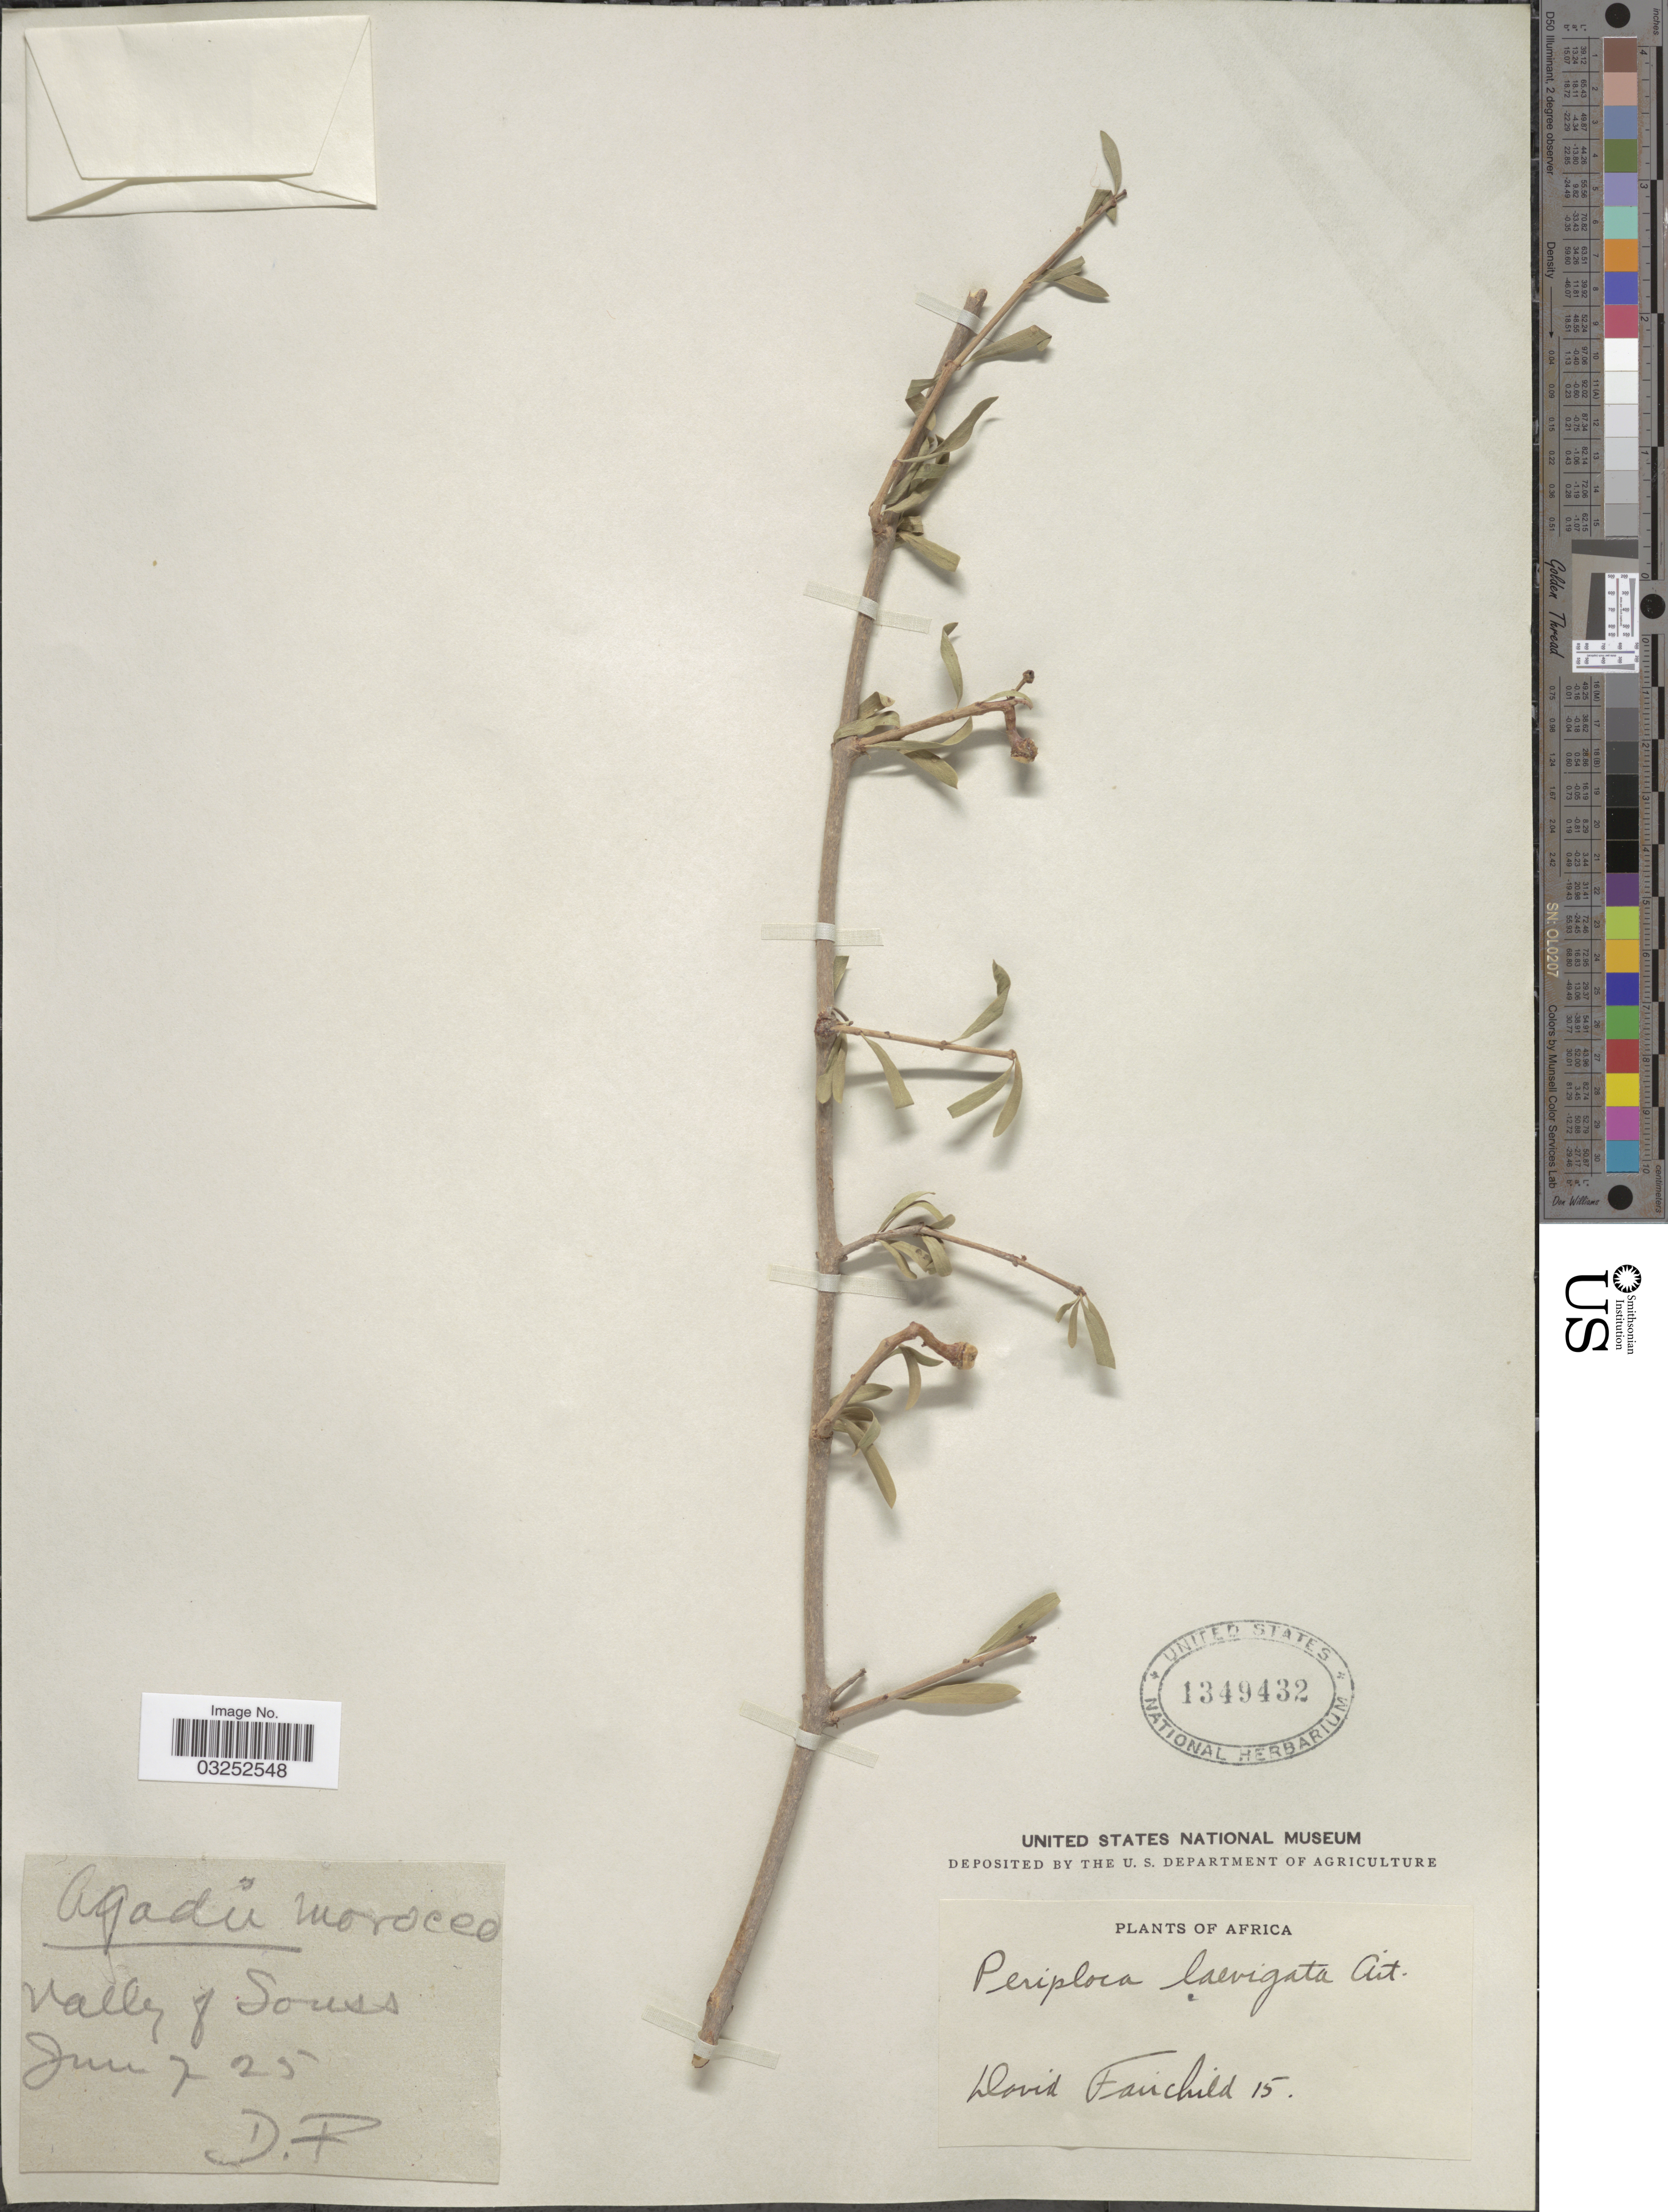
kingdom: Plantae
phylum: Tracheophyta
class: Magnoliopsida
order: Gentianales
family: Apocynaceae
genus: Periploca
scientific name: Periploca laevigata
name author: Aiton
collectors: D. Fairchild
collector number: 15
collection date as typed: Transcribed d/m/y: 7/6/25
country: Morocco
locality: Agadir. Valley of Souss. Africa.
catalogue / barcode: US 1349432